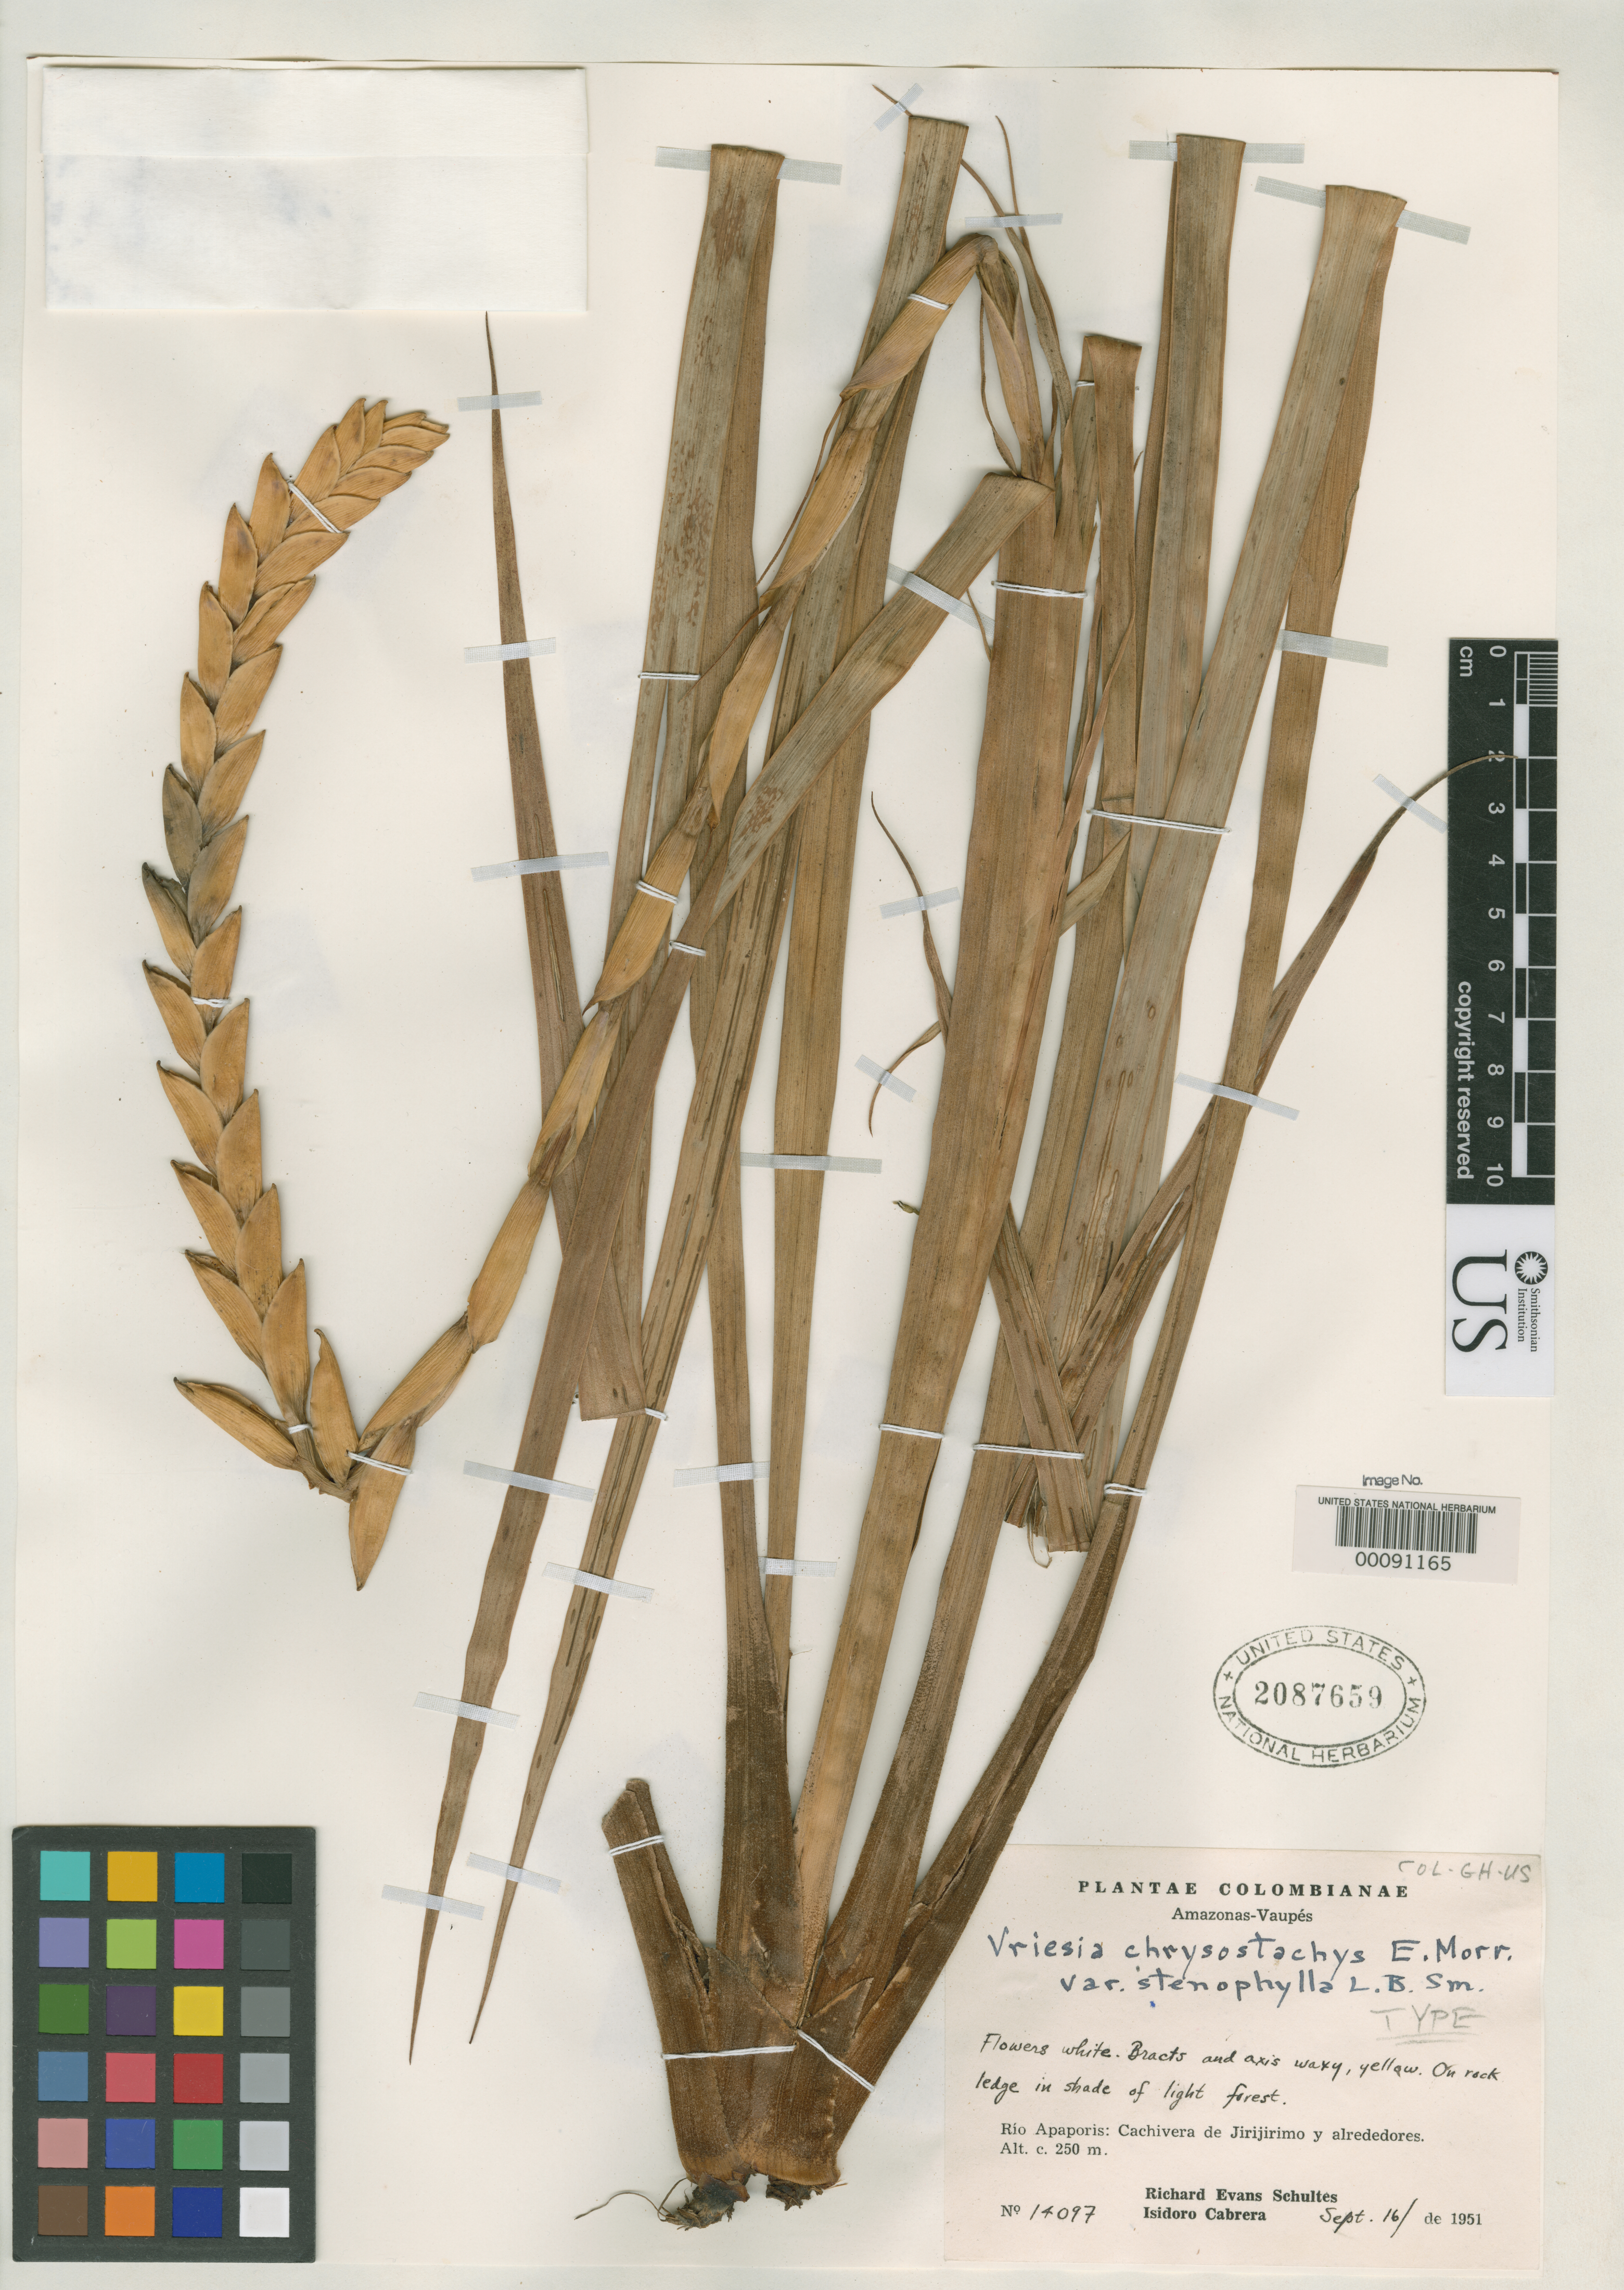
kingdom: Plantae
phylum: Tracheophyta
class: Liliopsida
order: Poales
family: Bromeliaceae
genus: Vriesea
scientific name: Vriesea chrysostachys var. stenophylla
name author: L.B. Sm. in R.E. Schult.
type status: Holotype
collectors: R. E. Schultes & I. Cabrera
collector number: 14097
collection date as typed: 16 Sep 1951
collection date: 1951-09-16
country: Colombia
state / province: Amazônas / Vaupés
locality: Rio Apaporis, Cachivera de Jirijirimo.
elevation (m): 250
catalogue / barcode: US 2087659